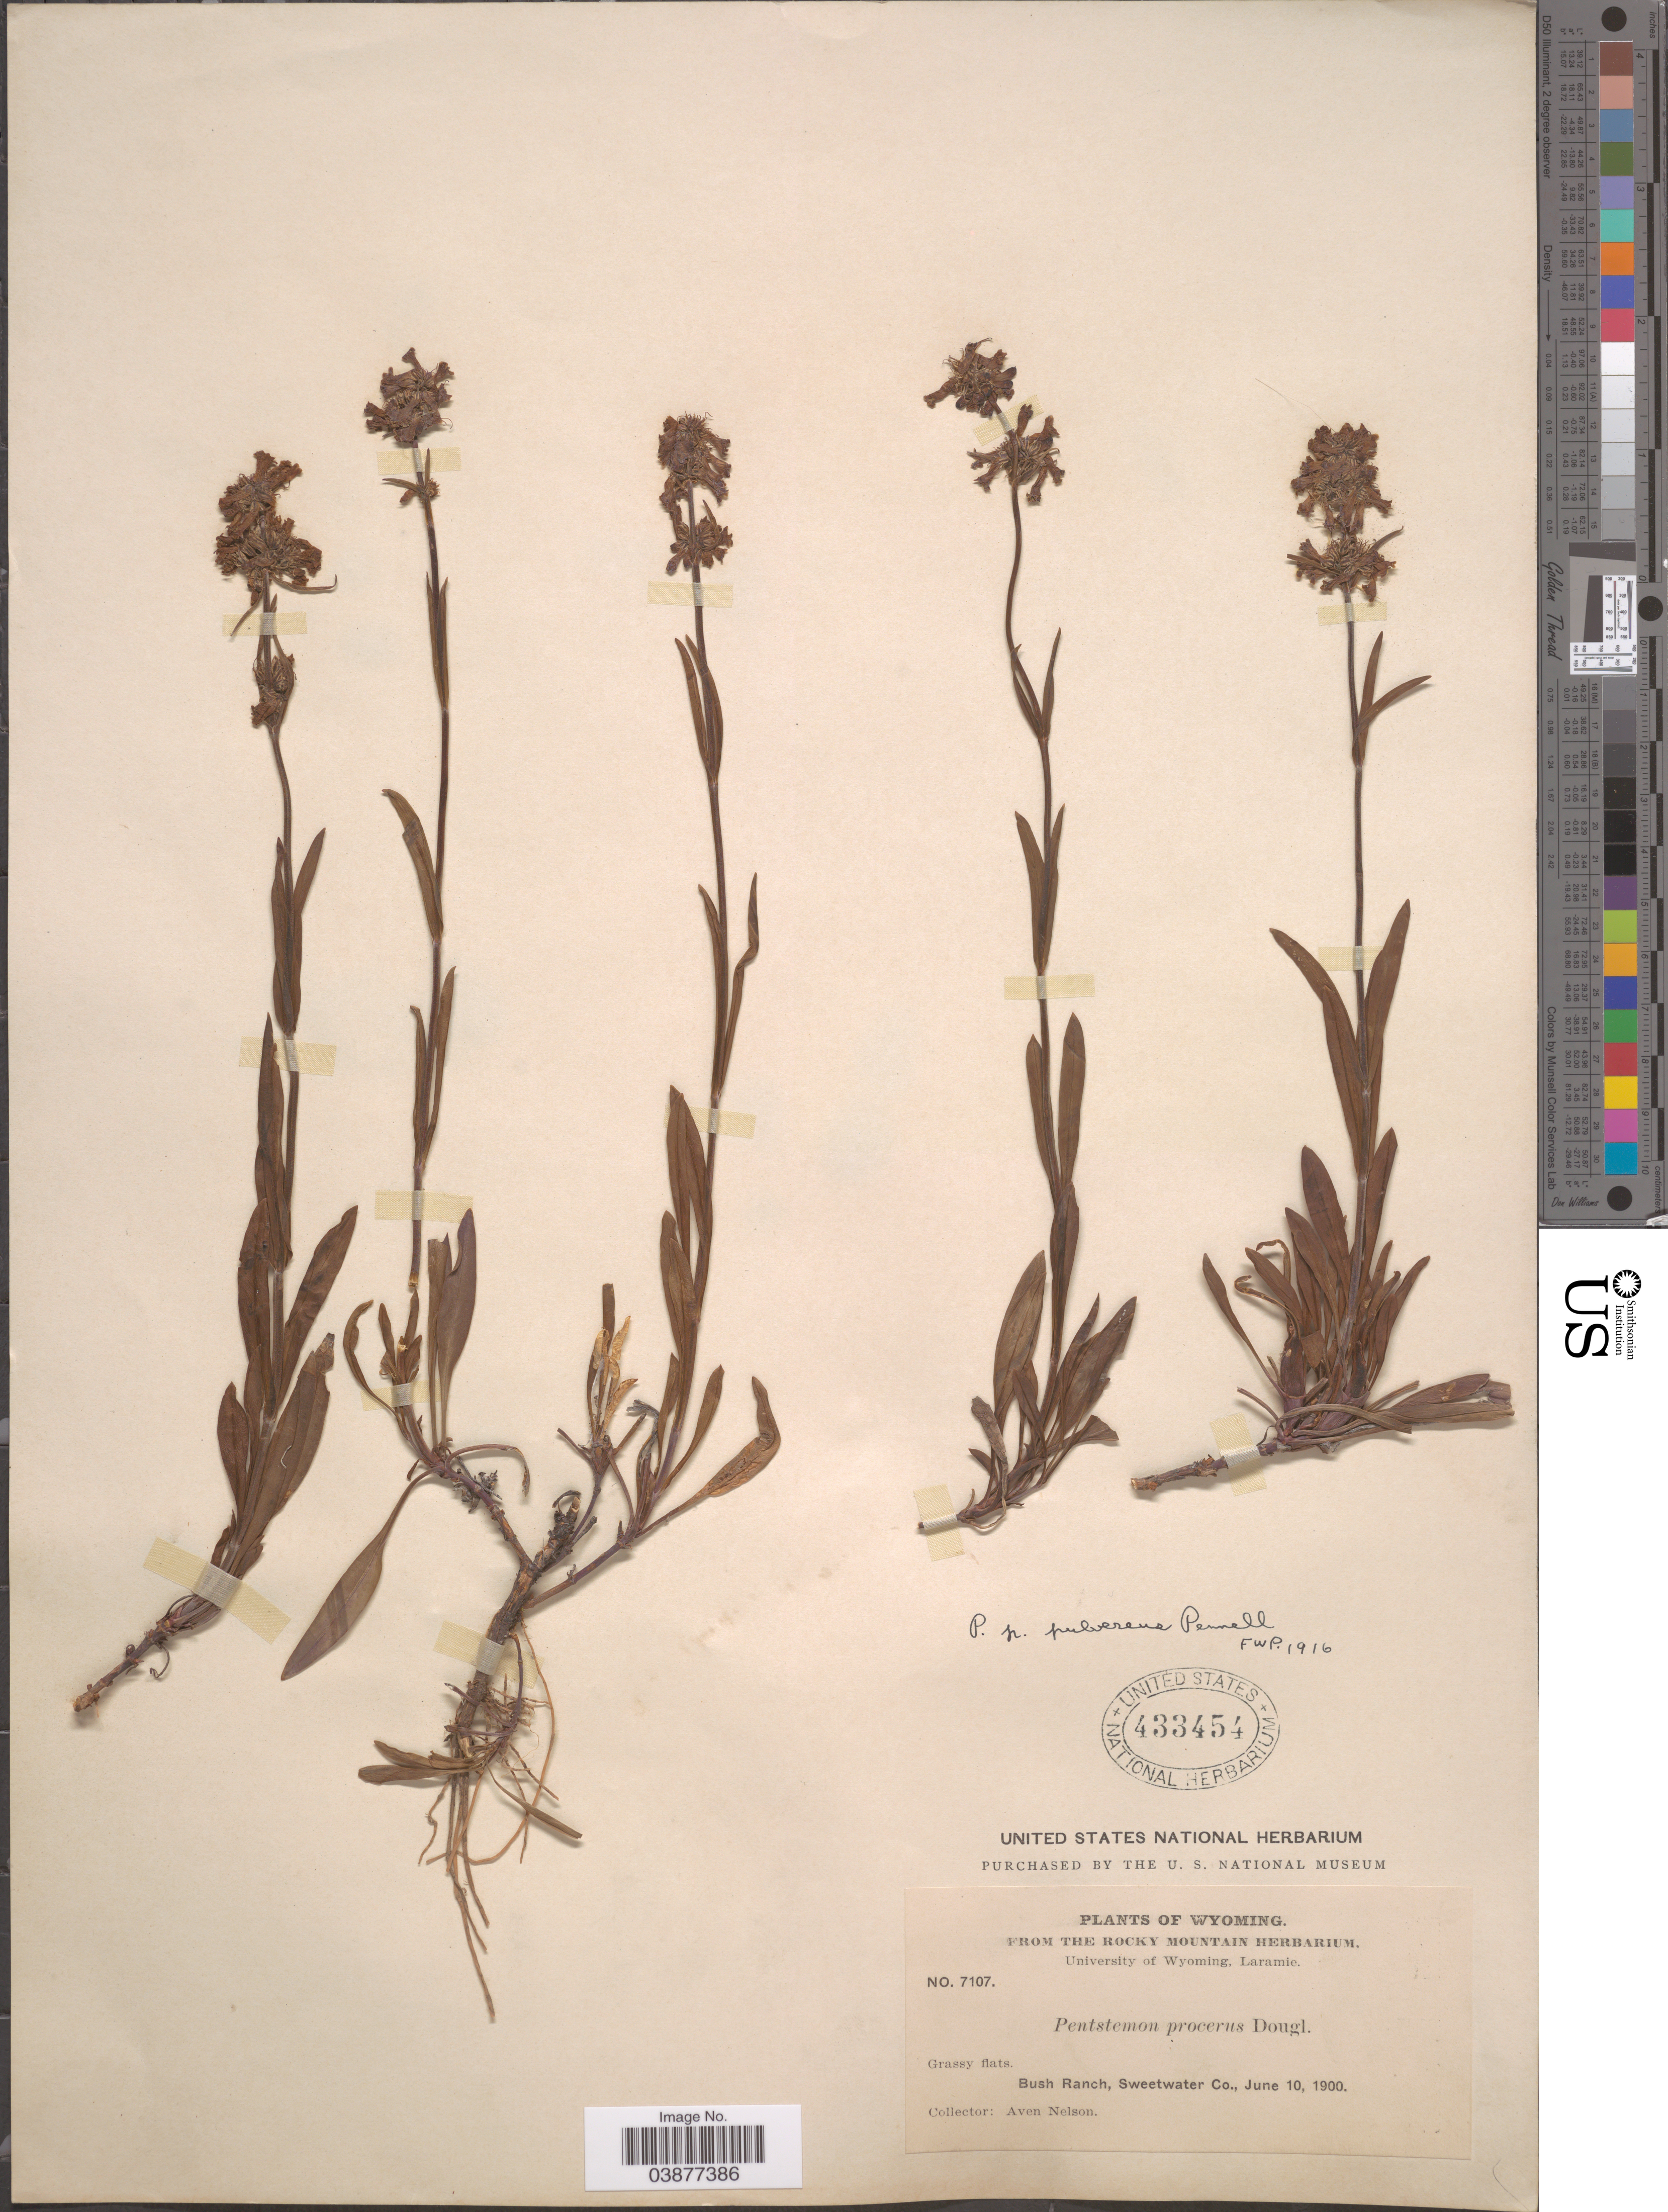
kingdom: Plantae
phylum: Tracheophyta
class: Magnoliopsida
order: Lamiales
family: Plantaginaceae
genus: Penstemon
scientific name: Penstemon procerus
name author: Douglas ex Graham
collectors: A. Nelson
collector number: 7107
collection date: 1900-06-10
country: United States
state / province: Wyoming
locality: Bush Ranch, Sweetwater Co.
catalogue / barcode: US 433454